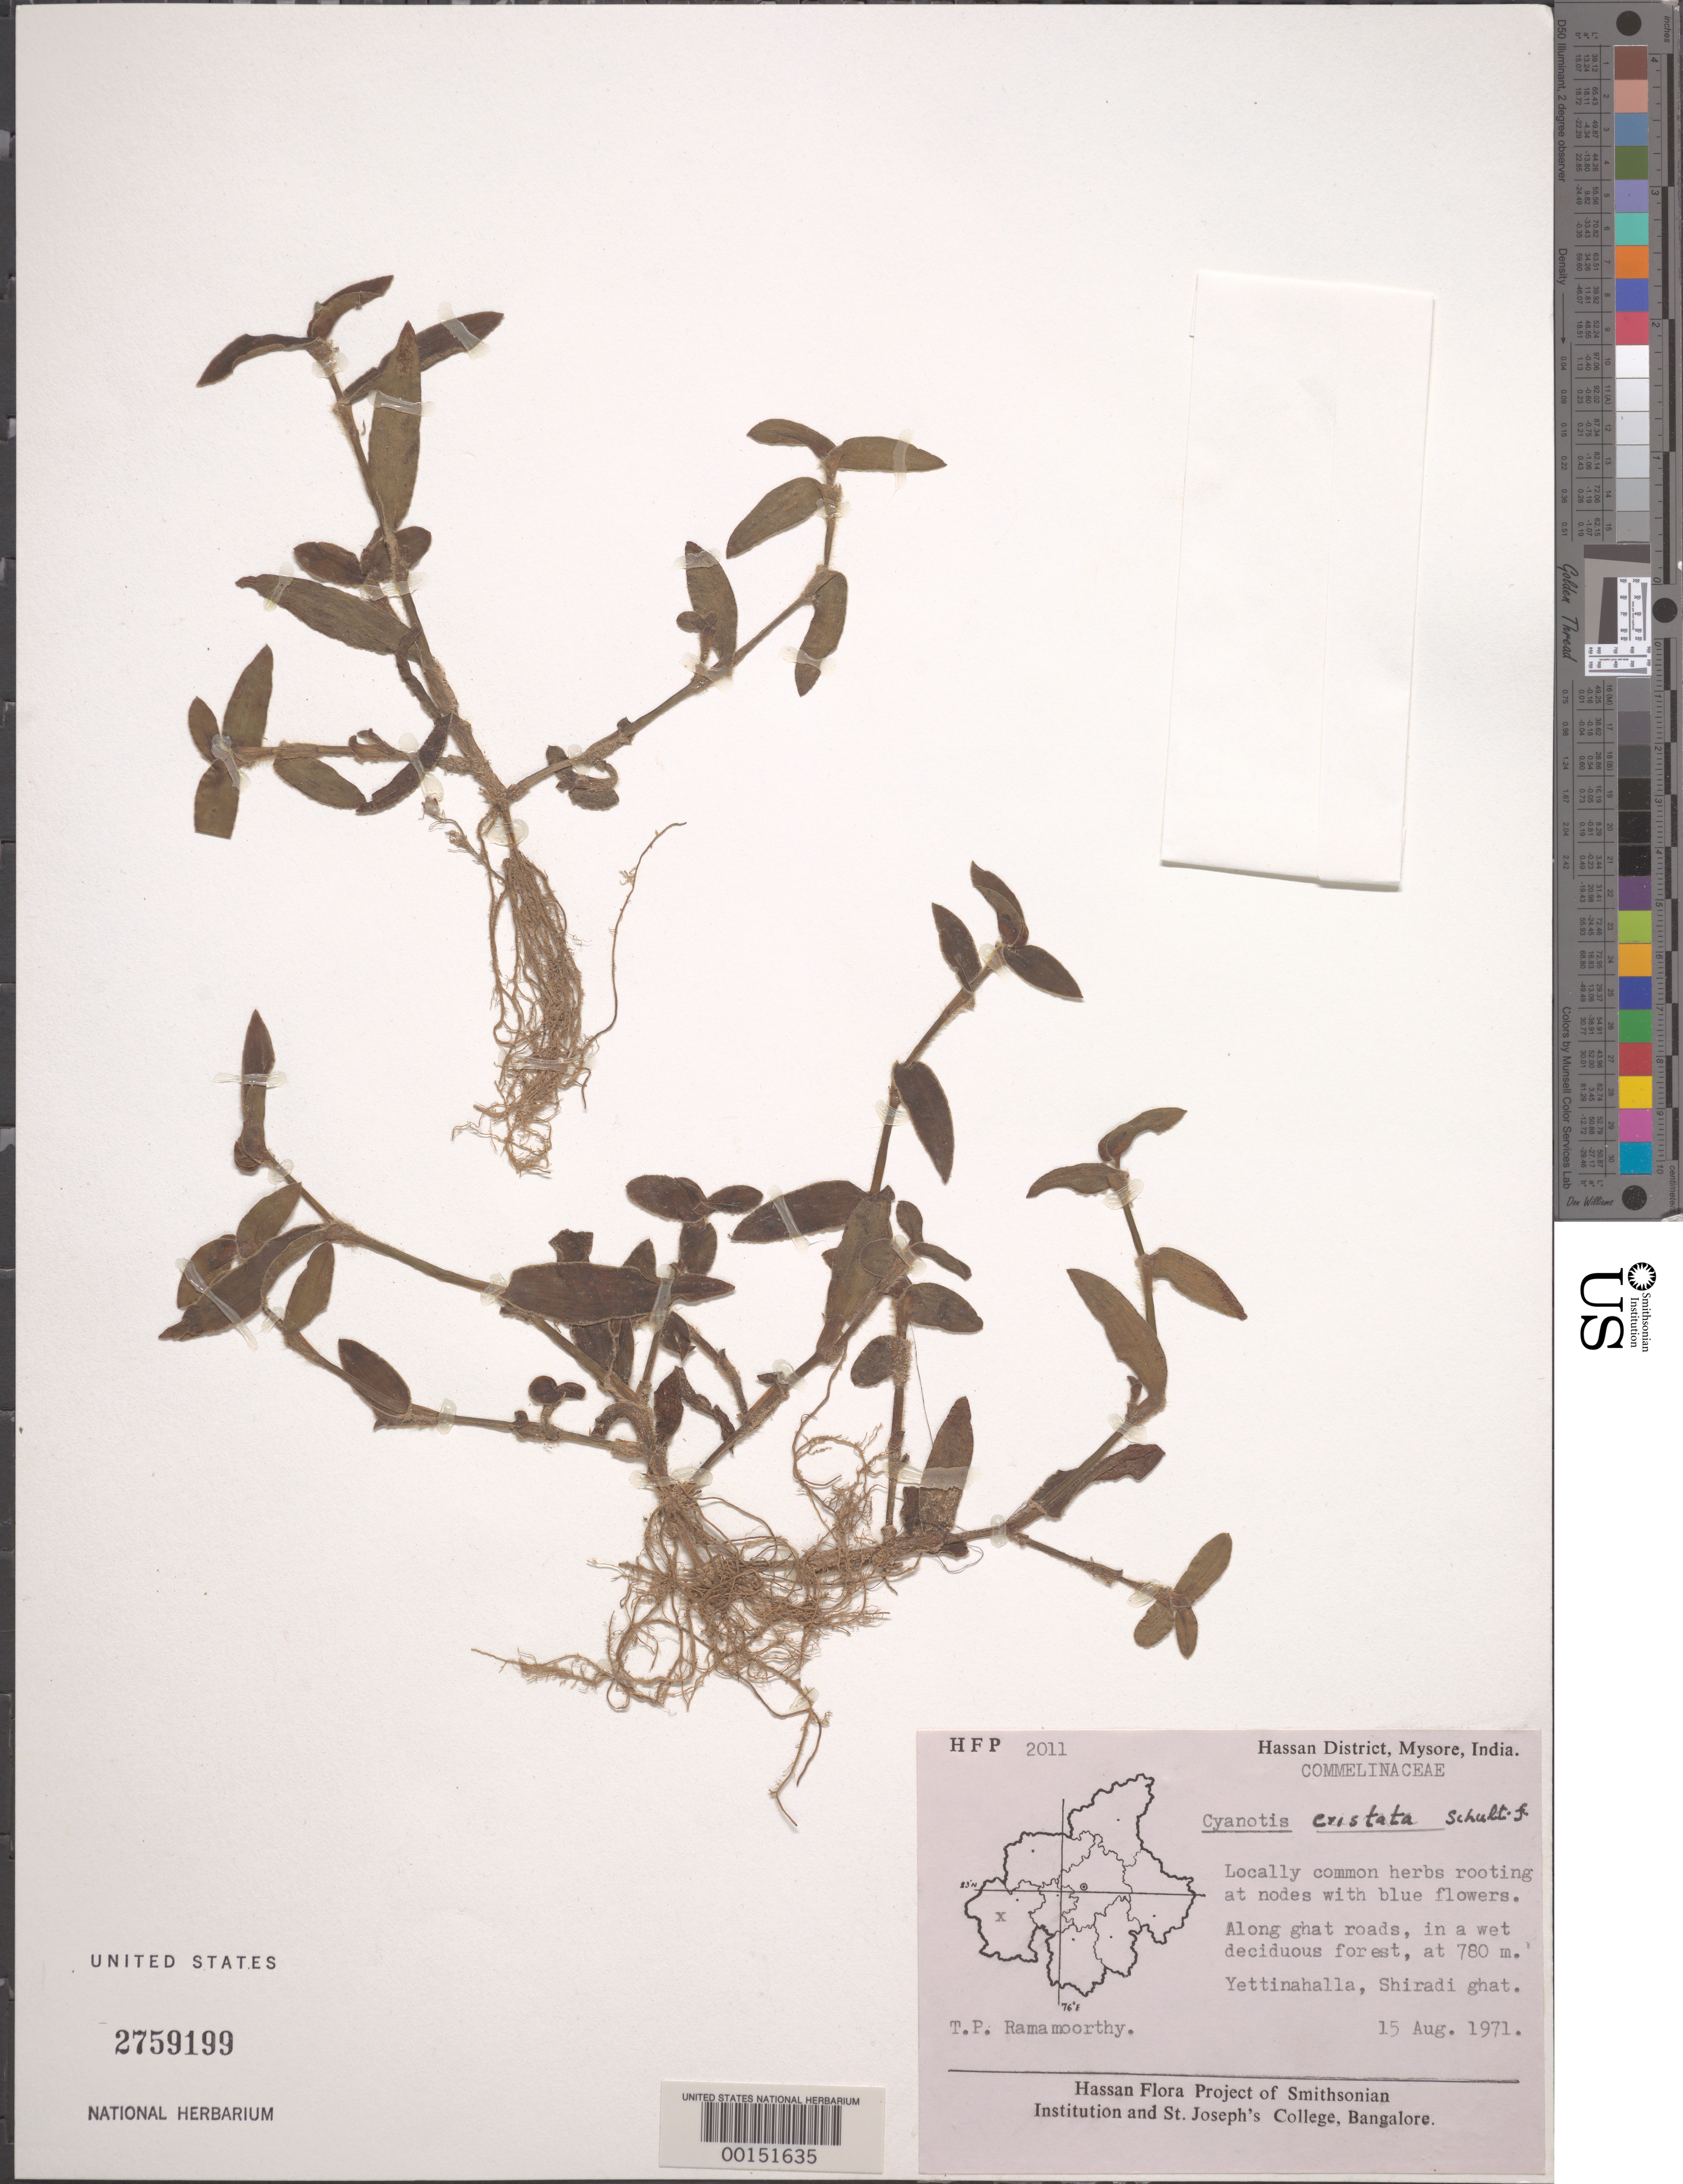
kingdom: Plantae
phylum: Tracheophyta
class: Liliopsida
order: Commelinales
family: Commelinaceae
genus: Cyanotis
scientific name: Cyanotis cristata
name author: (L.) D. Don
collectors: T. P. Ramamoorthy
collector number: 2011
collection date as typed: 15 Aug 1971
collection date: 1971-08-15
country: India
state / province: Karnataka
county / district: Hassan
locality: Yettinahalla; shiradi ghat, mysore state [mysore state = karnataka.]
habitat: Roadsides; wet deciduous forest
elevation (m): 780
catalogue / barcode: US 2759199